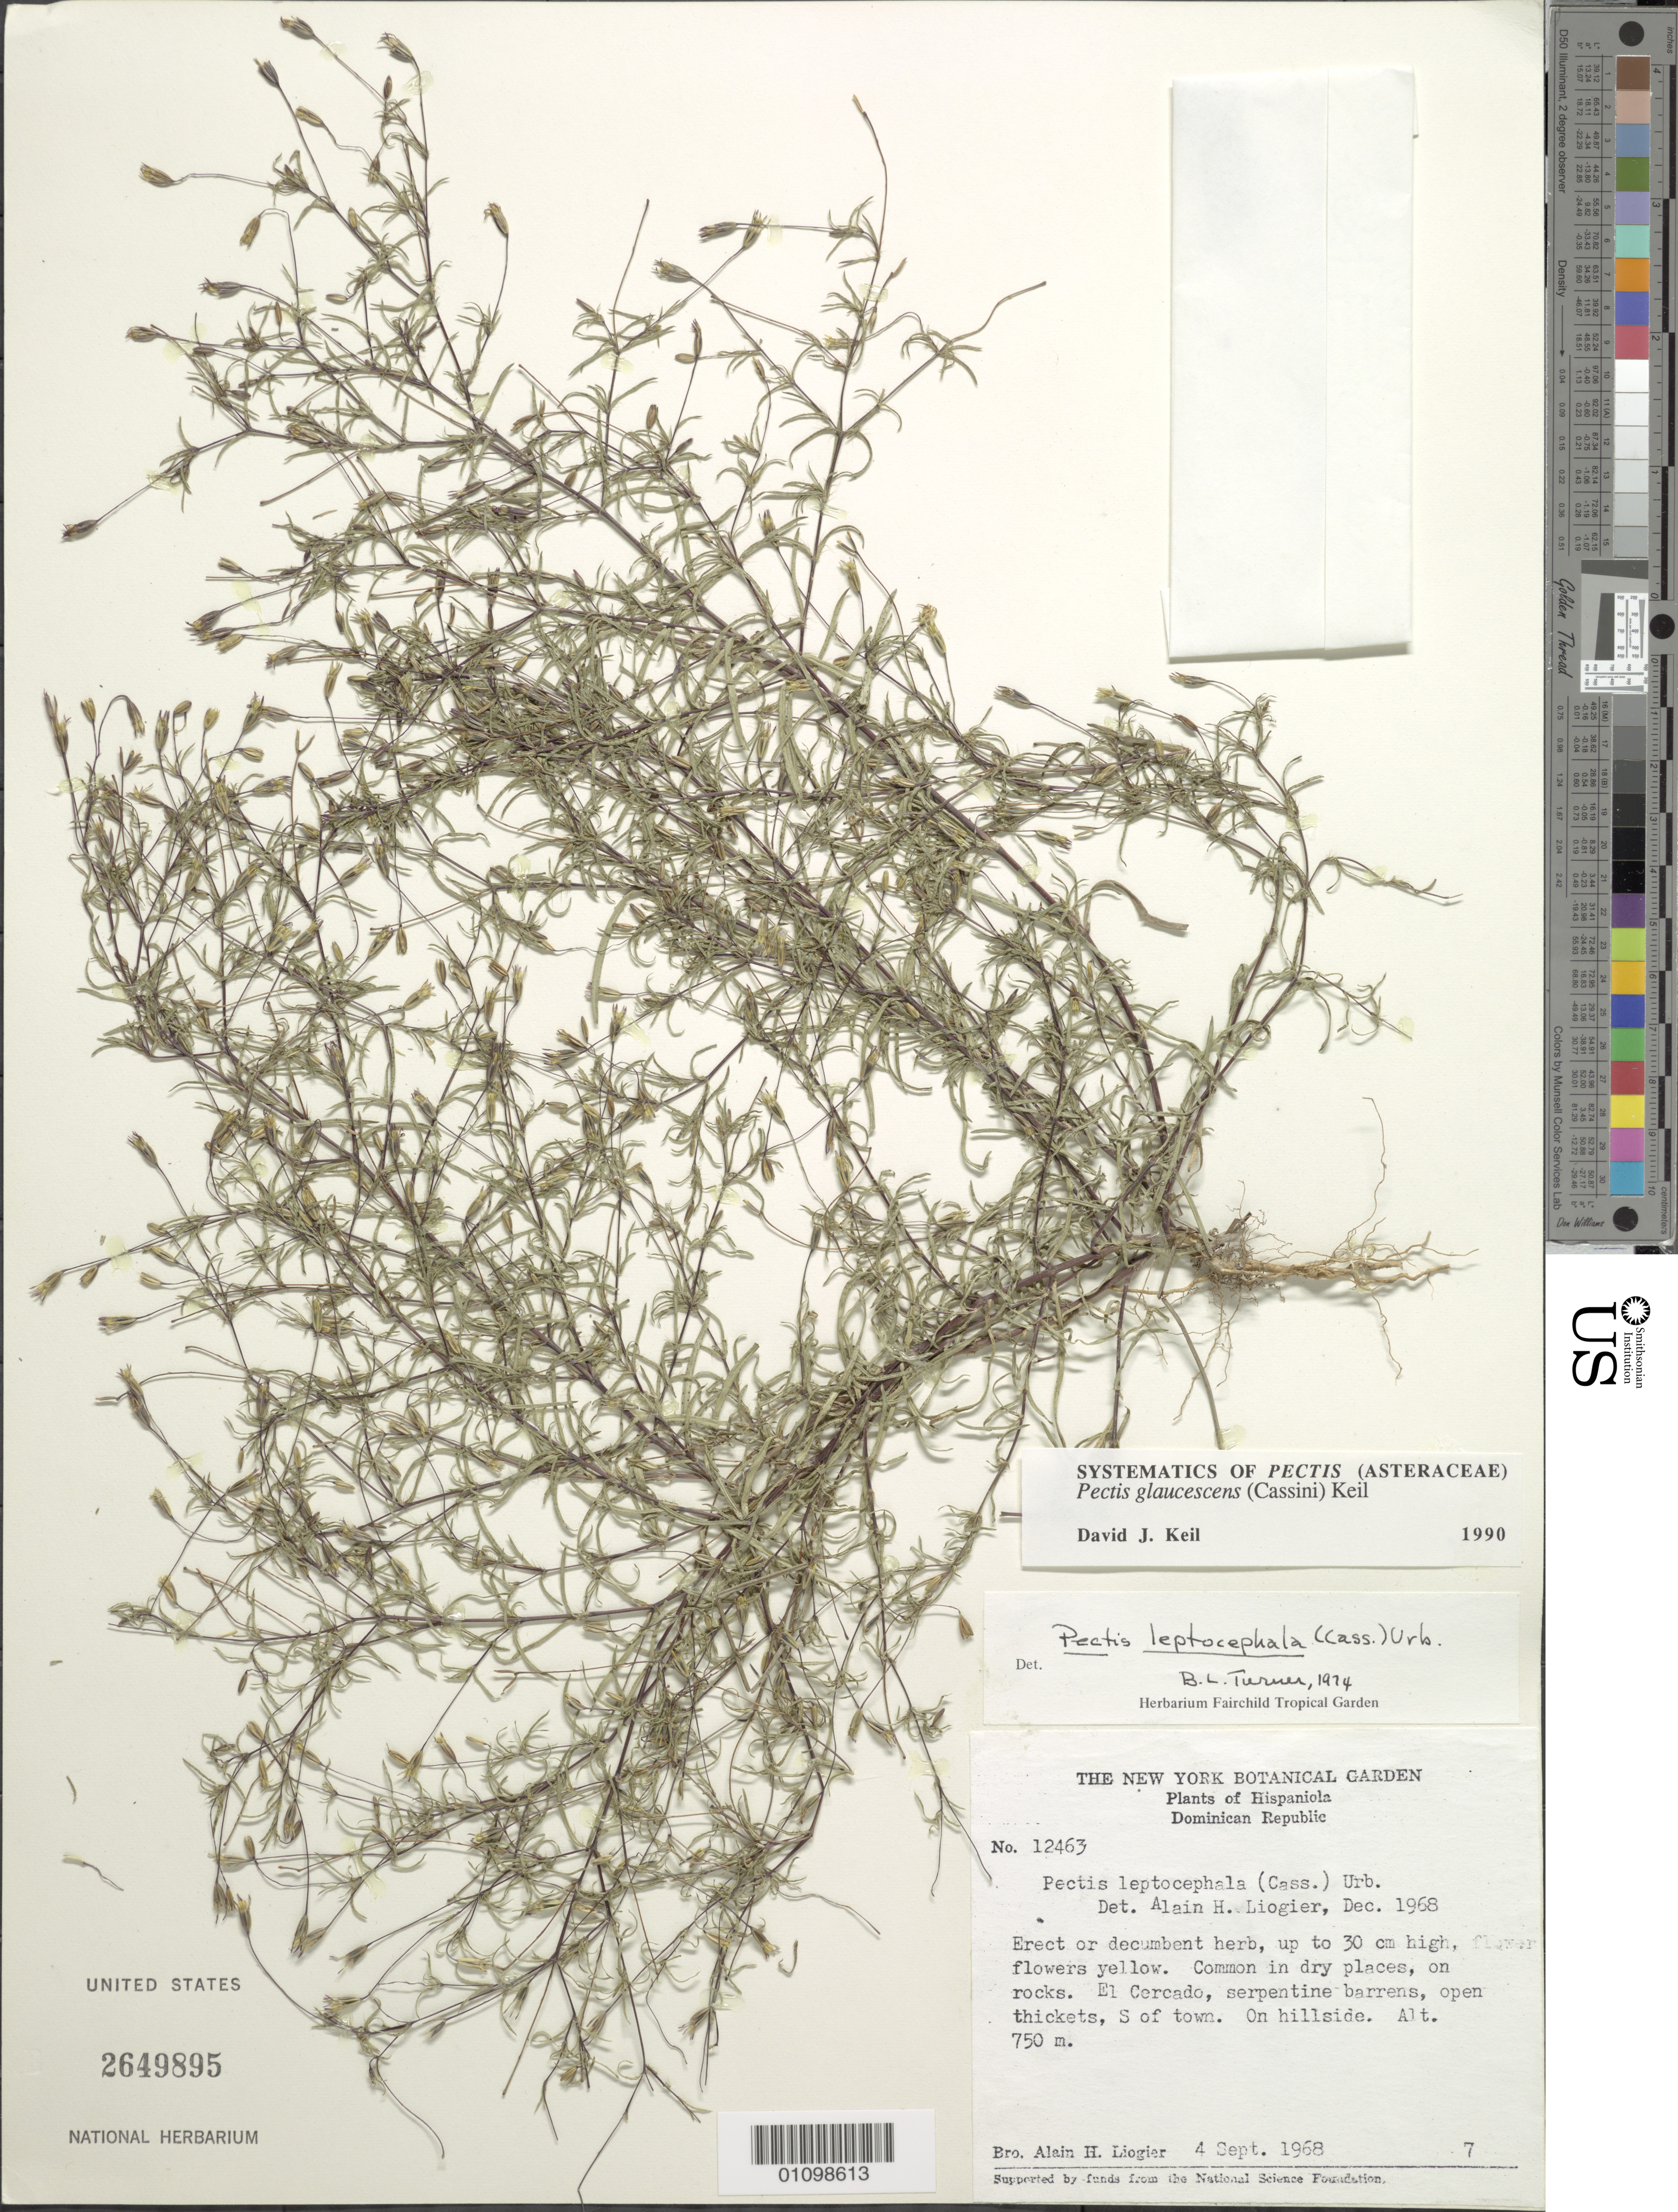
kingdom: Plantae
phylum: Tracheophyta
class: Magnoliopsida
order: Asterales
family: Asteraceae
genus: Pectis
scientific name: Pectis leptocephala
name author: (Cass.) Urb.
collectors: A. H. Liogier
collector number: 12463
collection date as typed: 04 Sep 1968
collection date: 1968-09-04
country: Dominican Republic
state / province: San Juan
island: Hispaniola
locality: El Cercado, serpentine barrens, open thickets S. of town. On hillside.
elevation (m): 750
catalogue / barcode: US 2649895